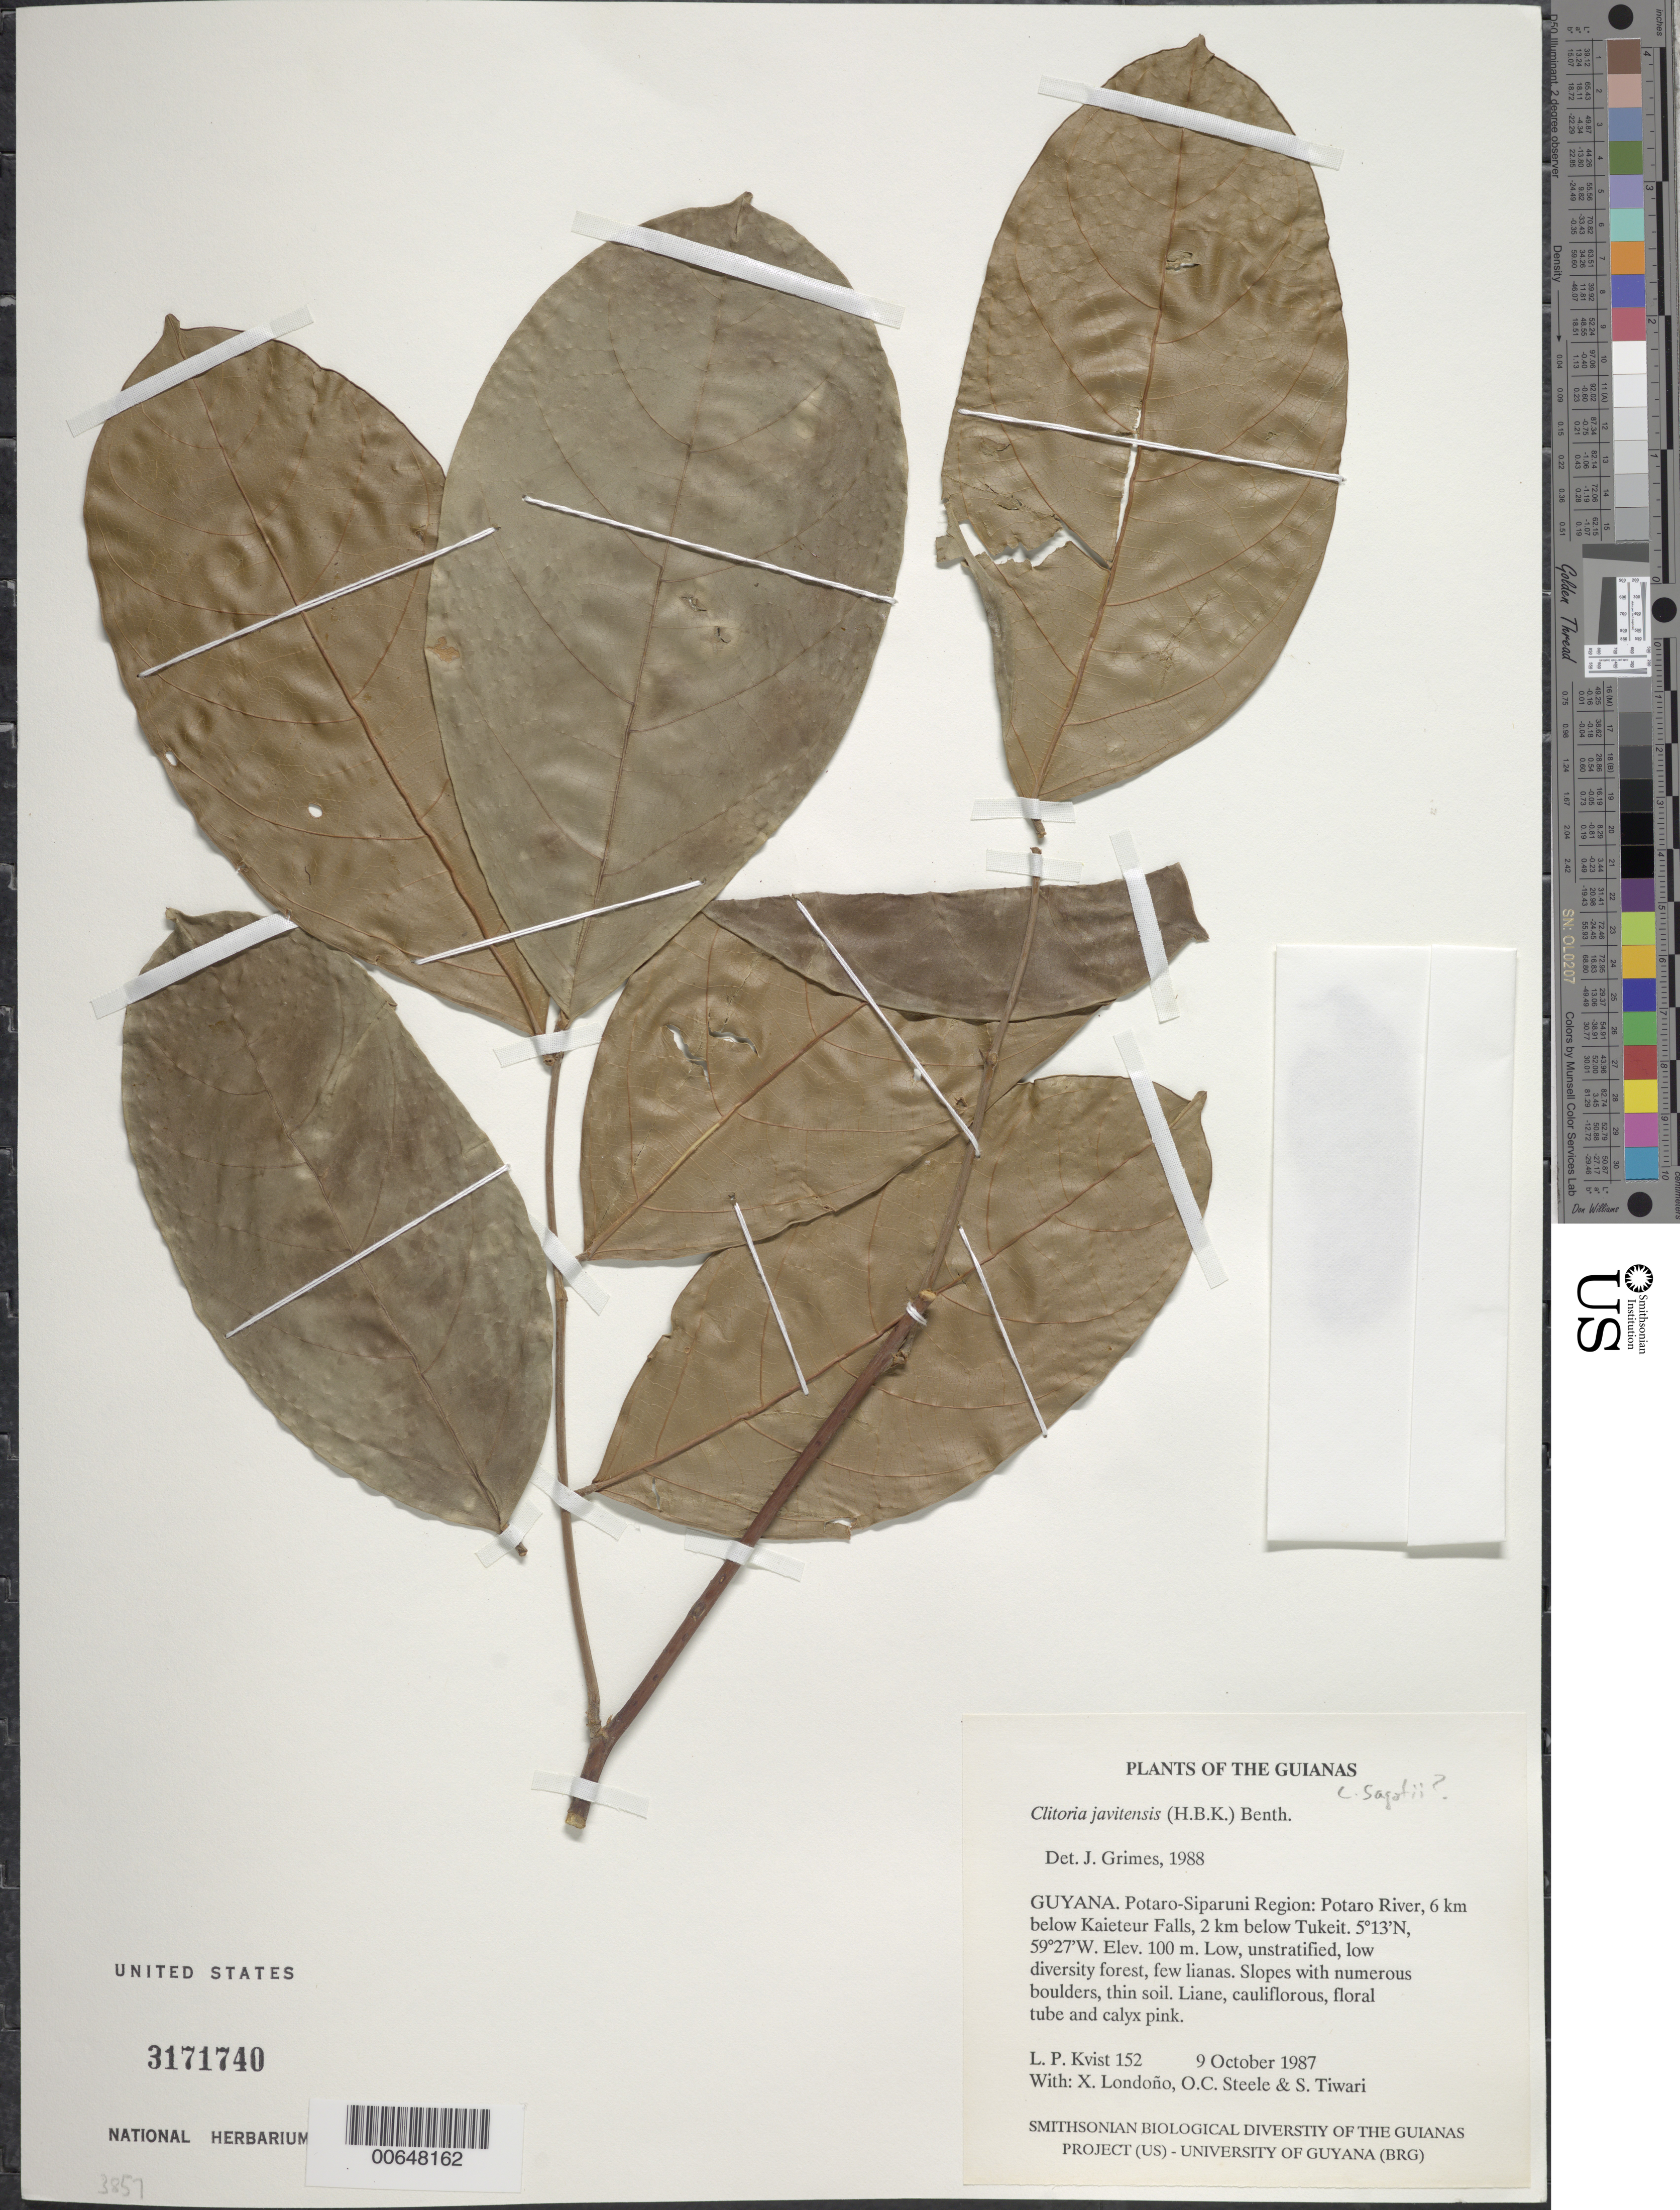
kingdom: Plantae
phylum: Tracheophyta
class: Magnoliopsida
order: Fabales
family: Fabaceae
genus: Clitoria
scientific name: Clitoria sagotii var. sagotii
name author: Fantz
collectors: L. P. Kvist, X. Londoño, O. C. Steele & S. Tiwari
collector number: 152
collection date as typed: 9 October 1987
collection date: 1987-10-09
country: Guyana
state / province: Potaro-Siparuni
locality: Potaro River, 6 km below Kaieteur Falls, 2 km below Tukeit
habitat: Low, unstratified, low diversity forest, few lianas. Slopes with numerous boulders, thin soil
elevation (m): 100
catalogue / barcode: US 3171740